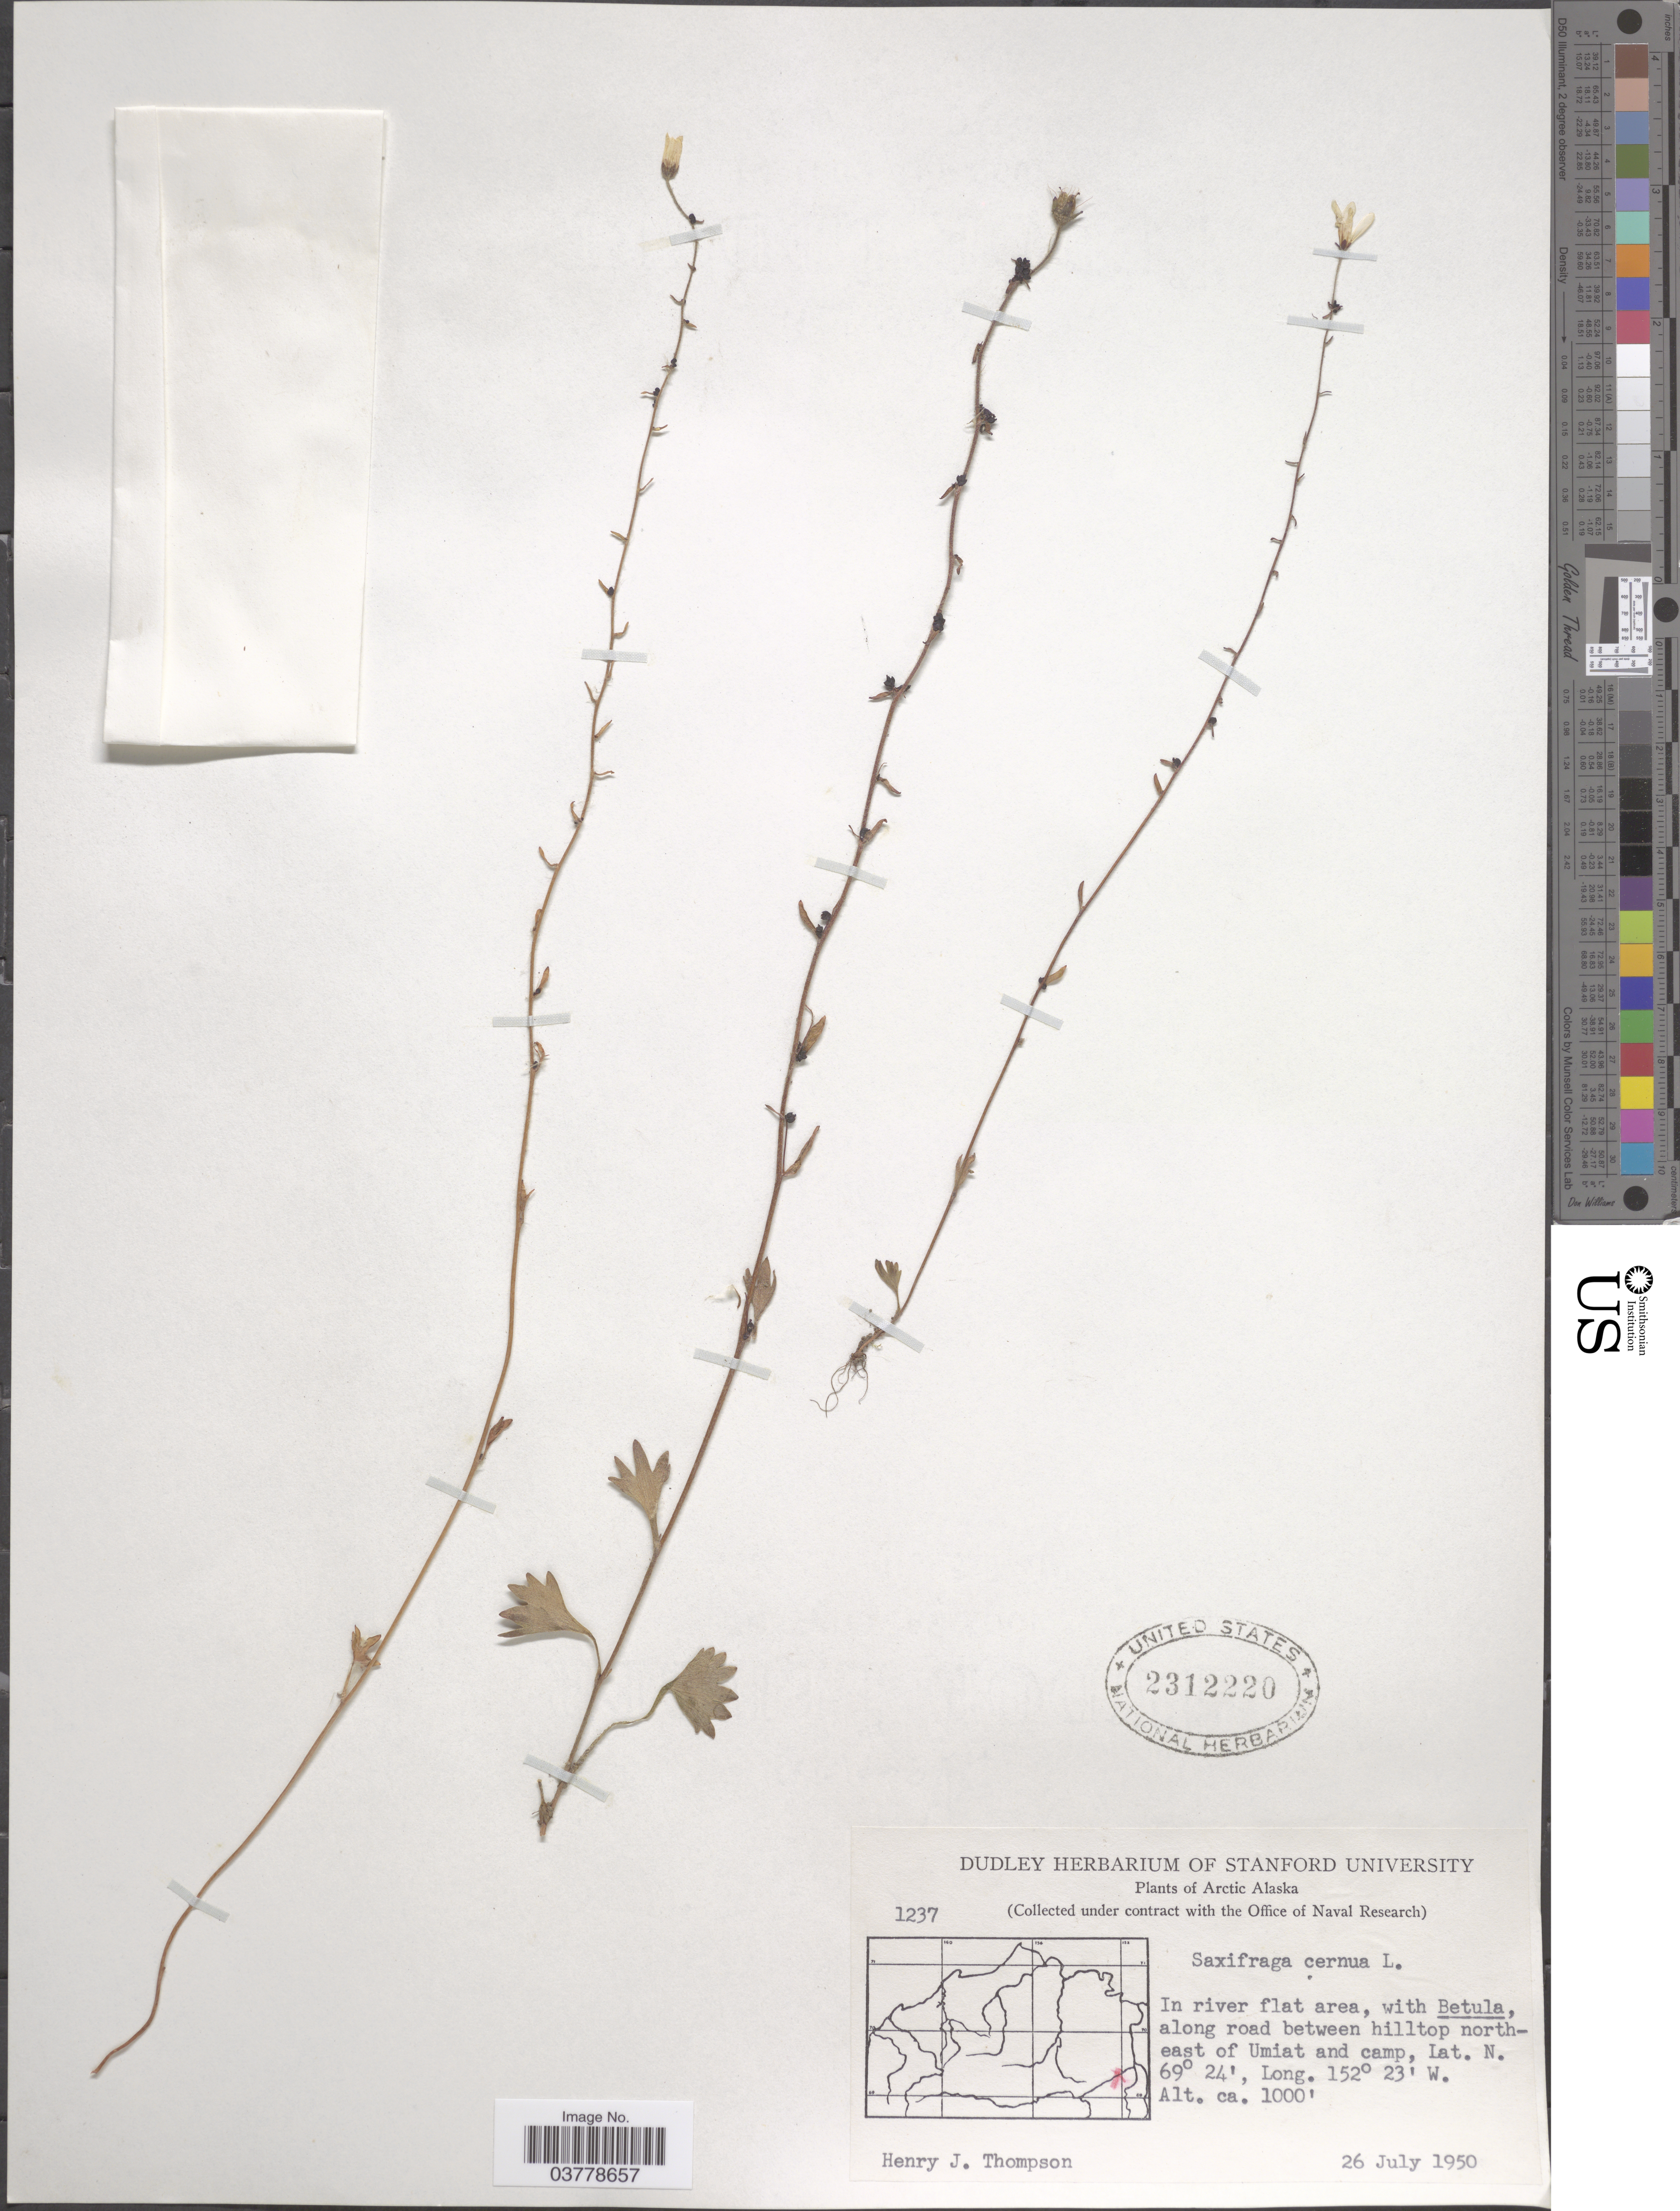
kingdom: Plantae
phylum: Tracheophyta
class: Magnoliopsida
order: Saxifragales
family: Saxifragaceae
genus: Saxifraga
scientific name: Saxifraga cernua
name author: L.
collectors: H. J. Thompson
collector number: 1237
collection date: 1950-07-26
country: United States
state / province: Alaska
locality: Arctic Alaska. Along road between hilltop northeast of Umiat and camp.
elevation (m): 305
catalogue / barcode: US 2312220